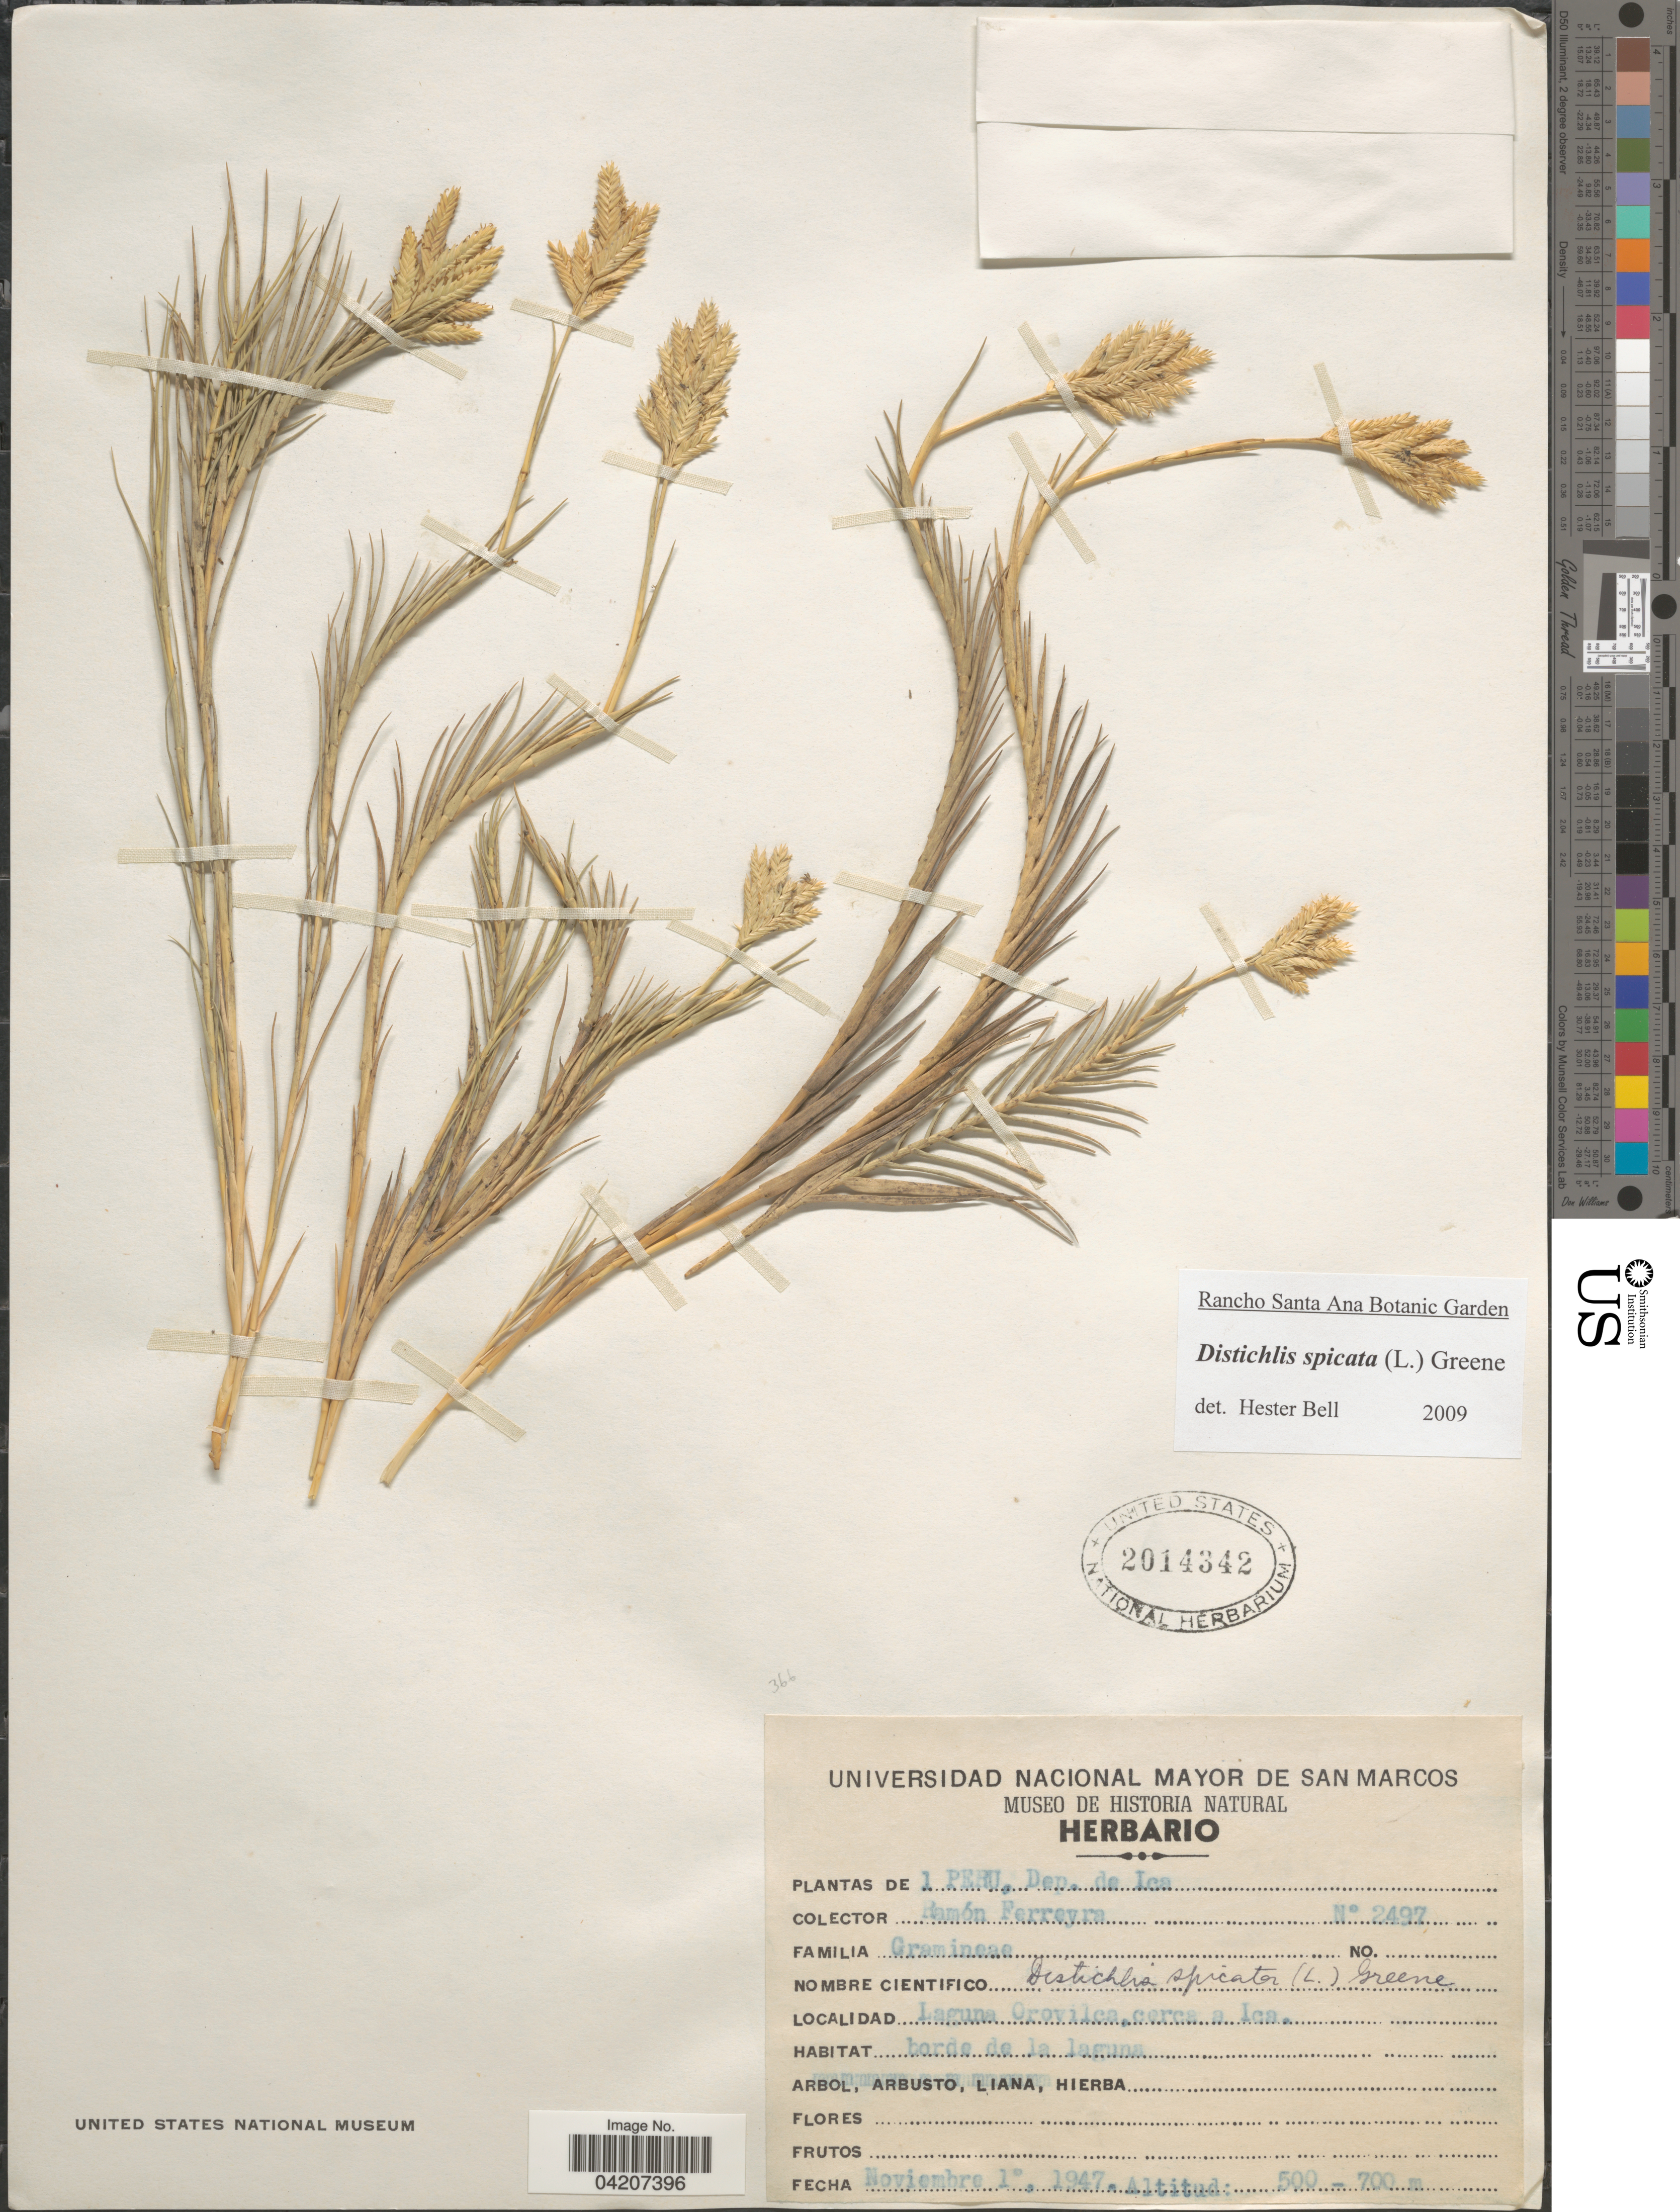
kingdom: Plantae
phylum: Tracheophyta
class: Liliopsida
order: Poales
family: Poaceae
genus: Distichlis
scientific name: Distichlis spicata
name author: (L.) Greene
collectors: R. A. Ferreyra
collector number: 2497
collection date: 1947-11-01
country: Peru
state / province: Ica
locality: Dep. de Ica. Laguna Orovilca, cerca a Ica.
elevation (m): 500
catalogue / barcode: US 2014342